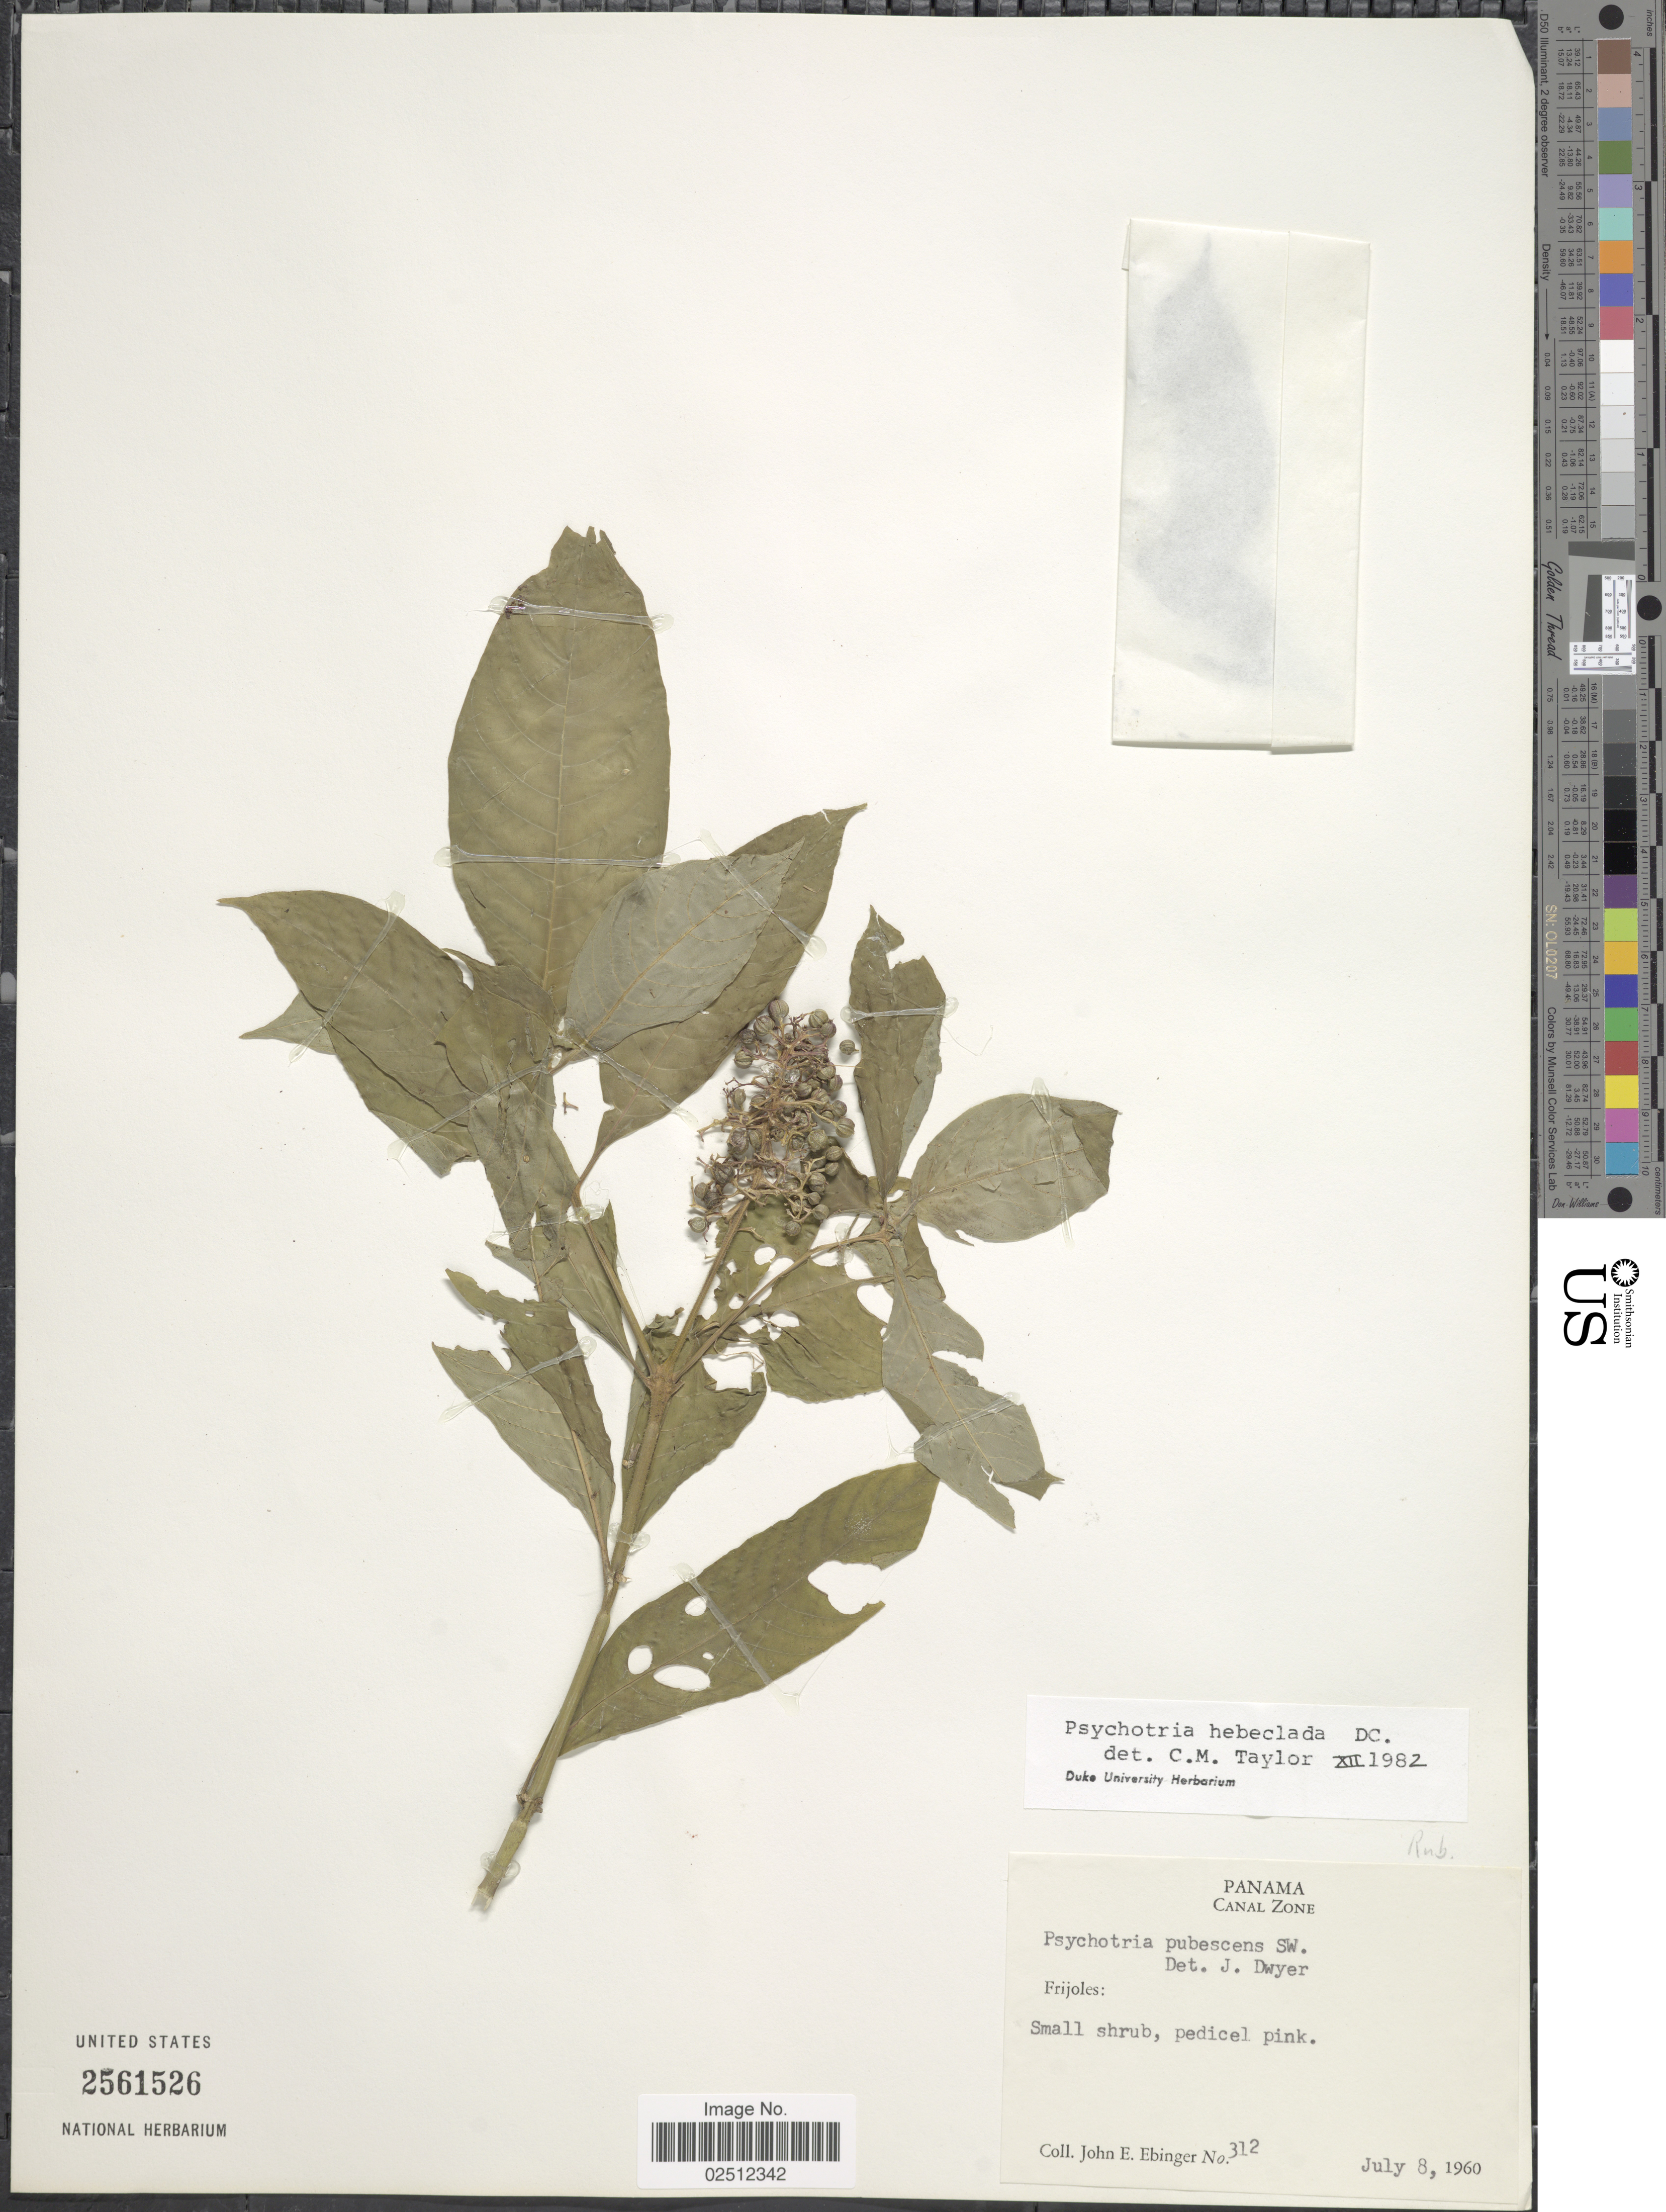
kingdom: Plantae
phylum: Tracheophyta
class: Magnoliopsida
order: Gentianales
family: Rubiaceae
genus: Psychotria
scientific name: Psychotria hebeclada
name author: DC.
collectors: J. Ebinger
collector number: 312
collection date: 1960-07-08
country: Panama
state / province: Colón / Panamá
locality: Canal Zone, Frijoles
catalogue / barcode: US 2561526